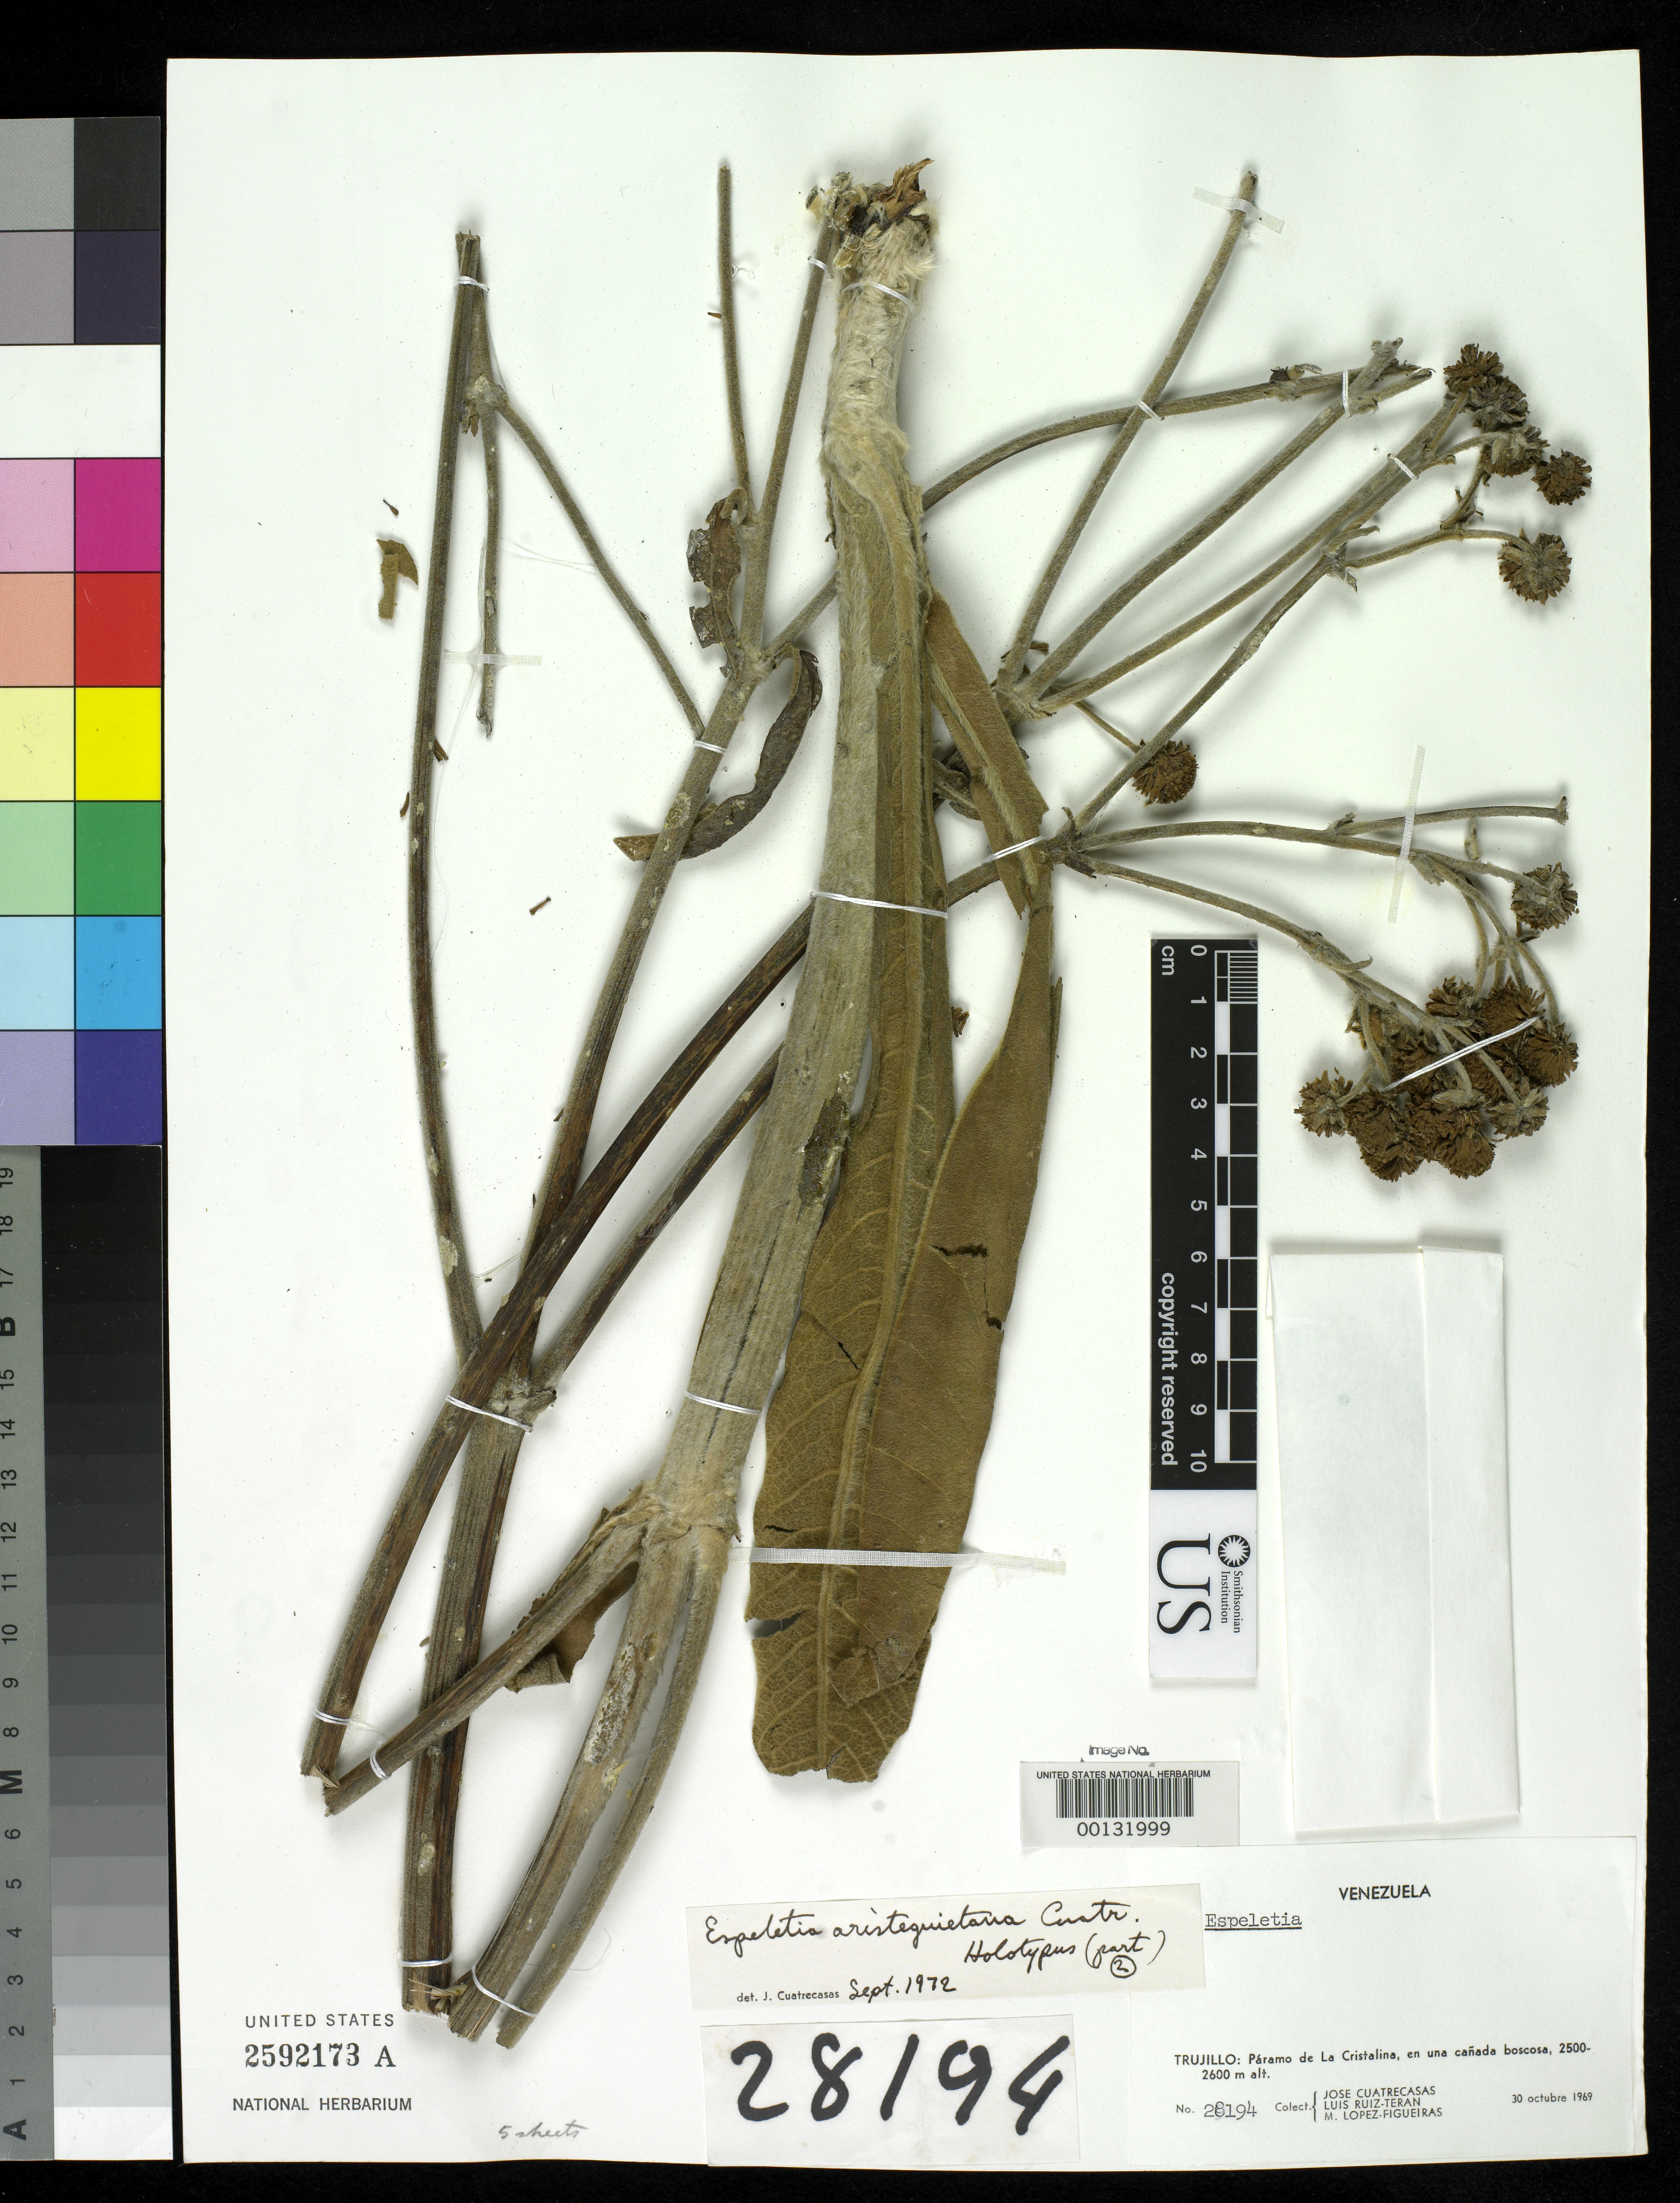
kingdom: Plantae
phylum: Tracheophyta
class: Magnoliopsida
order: Asterales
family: Asteraceae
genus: Espeletia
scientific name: Espeletia aristeguietana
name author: Cuatrec.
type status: Holotype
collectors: J. Cuatrecasas, L. E. Ruíz-Terán & M. López Figueiras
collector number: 28194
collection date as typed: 30 Oct 1969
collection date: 1969-10-30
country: Venezuela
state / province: Trujillo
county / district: Bocono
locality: Páramo de La Cristalina.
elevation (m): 2500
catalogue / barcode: US 2592173A